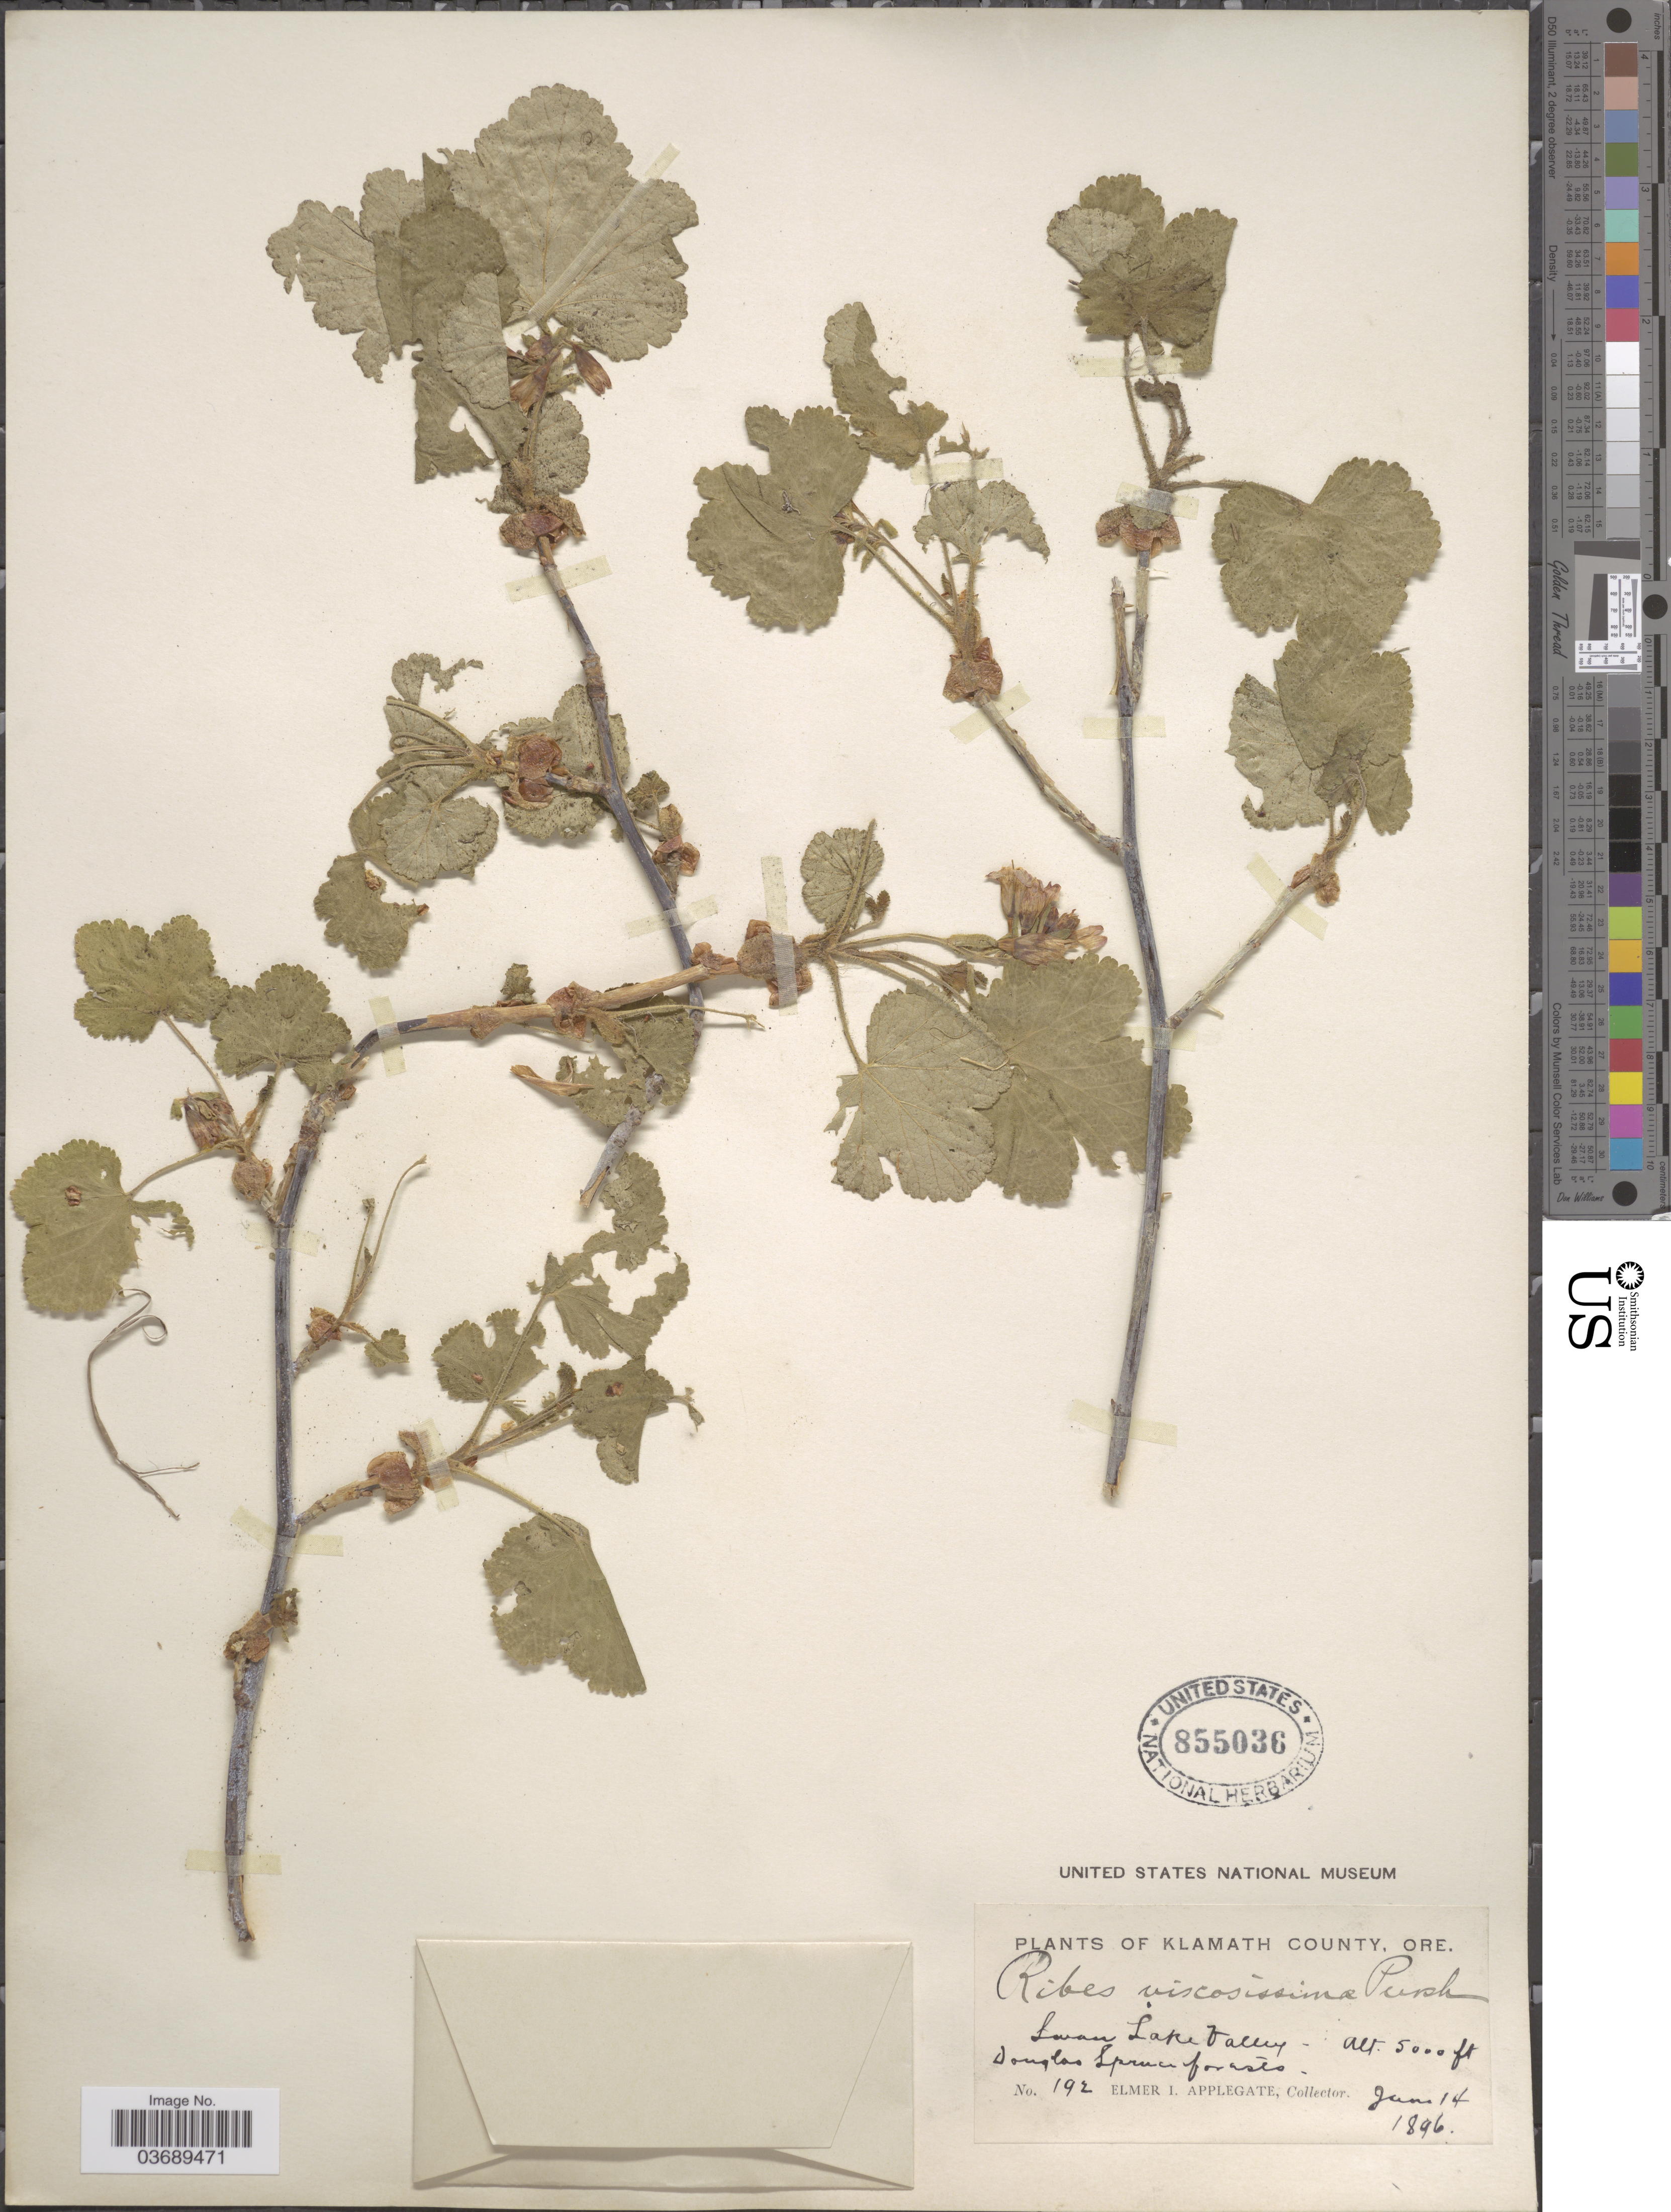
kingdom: Plantae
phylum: Tracheophyta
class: Magnoliopsida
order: Saxifragales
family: Grossulariaceae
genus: Ribes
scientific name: Ribes viscosissimum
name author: Pursh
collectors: E. I. Applegate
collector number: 192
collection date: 1896-06-14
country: United States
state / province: Oregon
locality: Klamath County. Swan Lake Valley, Douglas Spruce Forests.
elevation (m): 1524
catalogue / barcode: US 855036